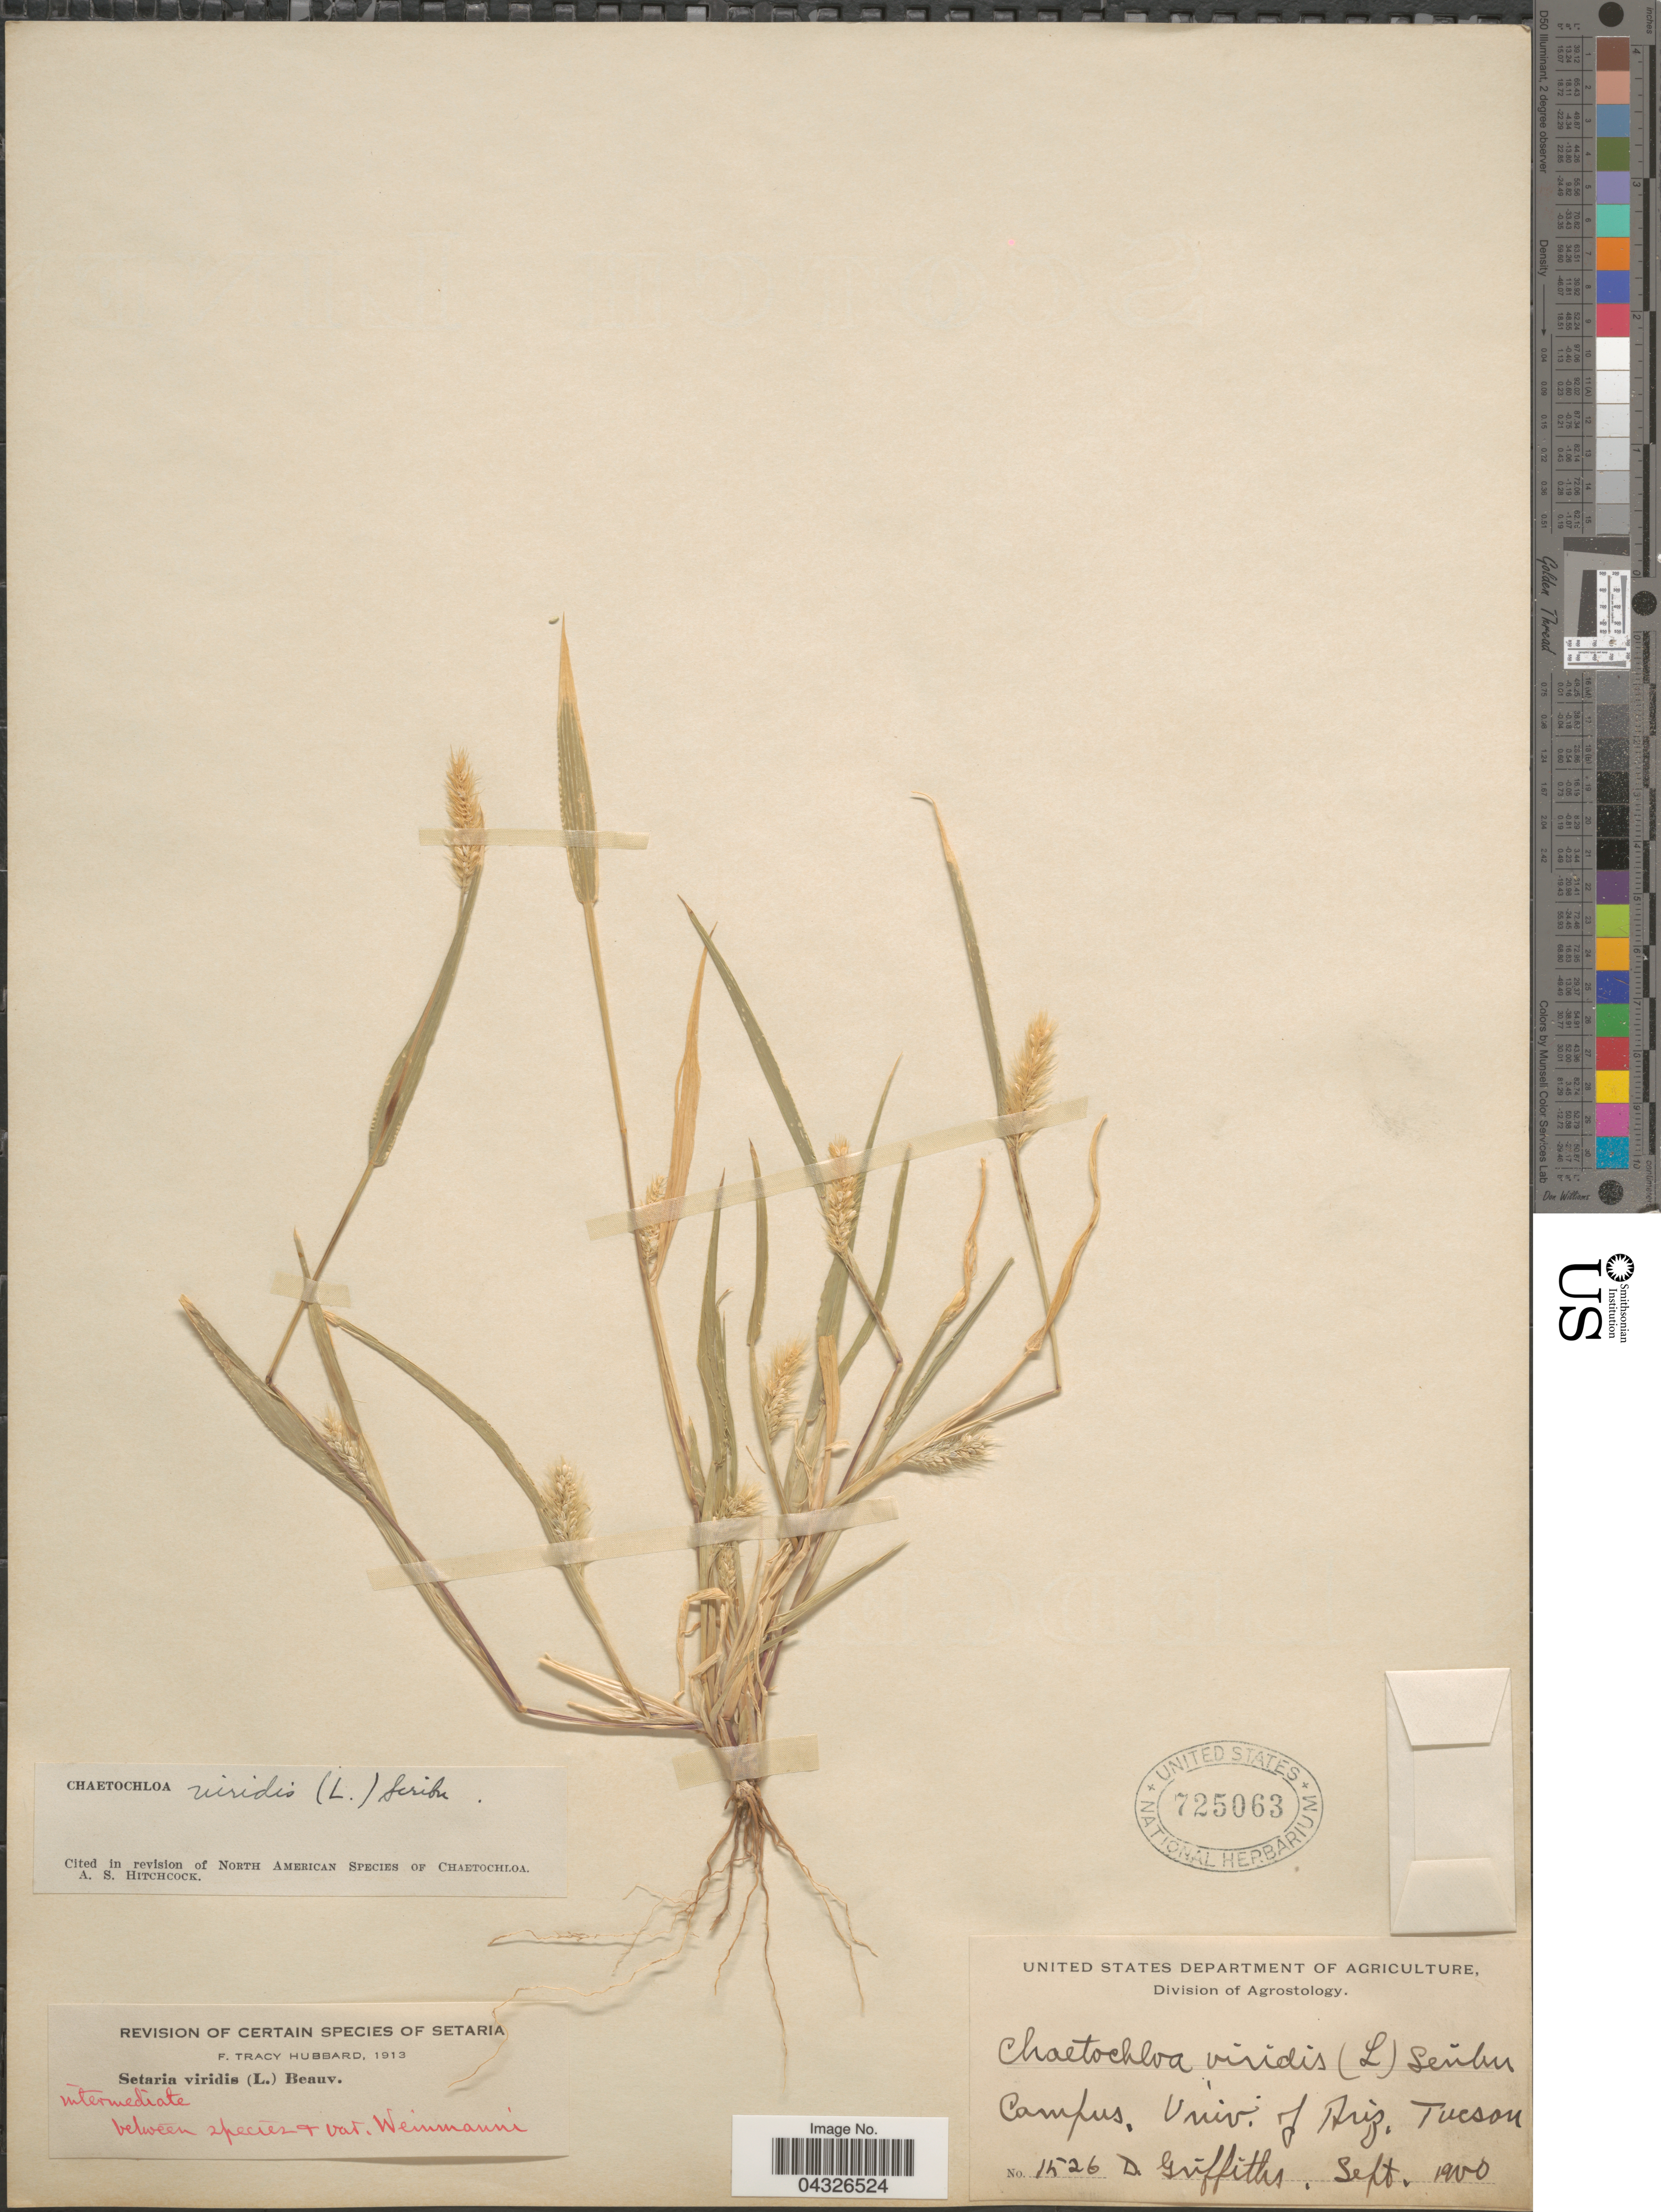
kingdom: Plantae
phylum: Tracheophyta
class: Liliopsida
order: Poales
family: Poaceae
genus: Setaria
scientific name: Setaria viridis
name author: (L.) P. Beauv.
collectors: D. Griffiths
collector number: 1526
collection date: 1900-09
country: United States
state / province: Arizona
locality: Campus, Univ. of Ariz. Tucson.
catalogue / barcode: US 725063